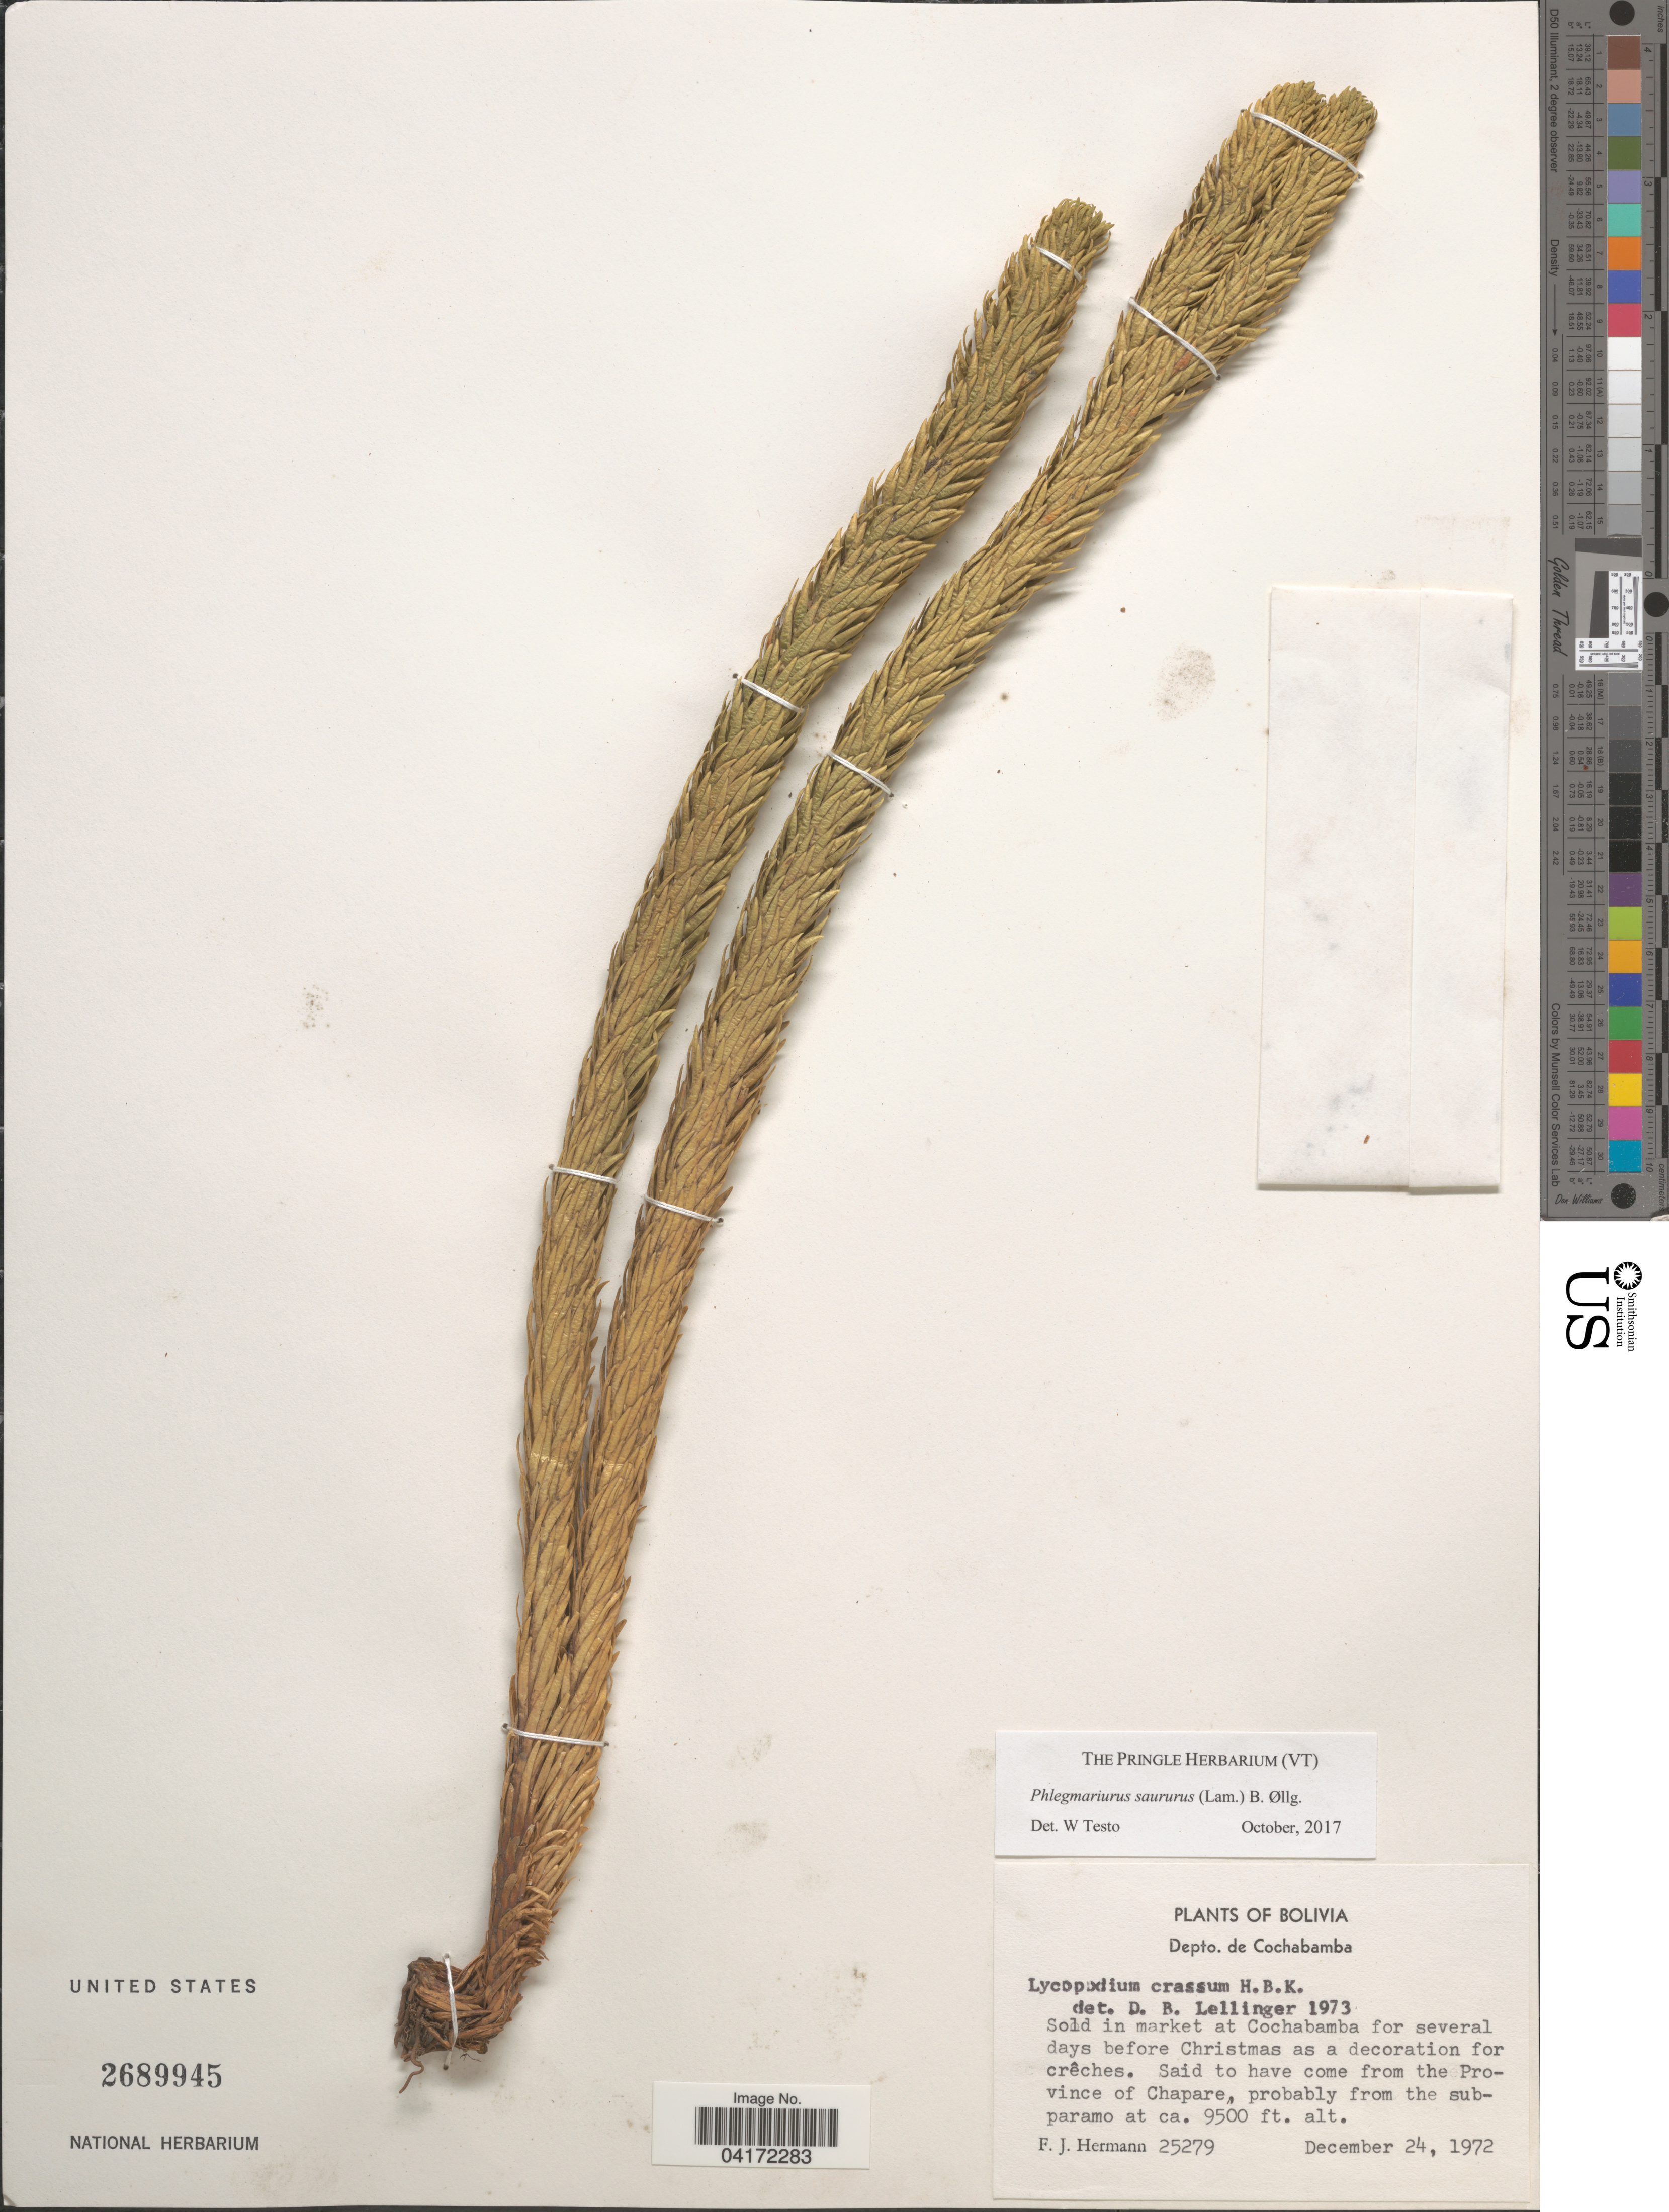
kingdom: Plantae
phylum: Tracheophyta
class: Lycopodiopsida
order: Lycopodiales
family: Lycopodiaceae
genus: Phlegmariurus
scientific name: Phlegmariurus saururus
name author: (Lam.) B. Øllg.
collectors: F. J. Hermann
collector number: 25279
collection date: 1972-12-24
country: Bolivia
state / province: Cochabamba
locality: Depto. de Cochabamba. From the Province of Chapare, probably from the subparamo.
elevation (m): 2896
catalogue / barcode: US 2689945